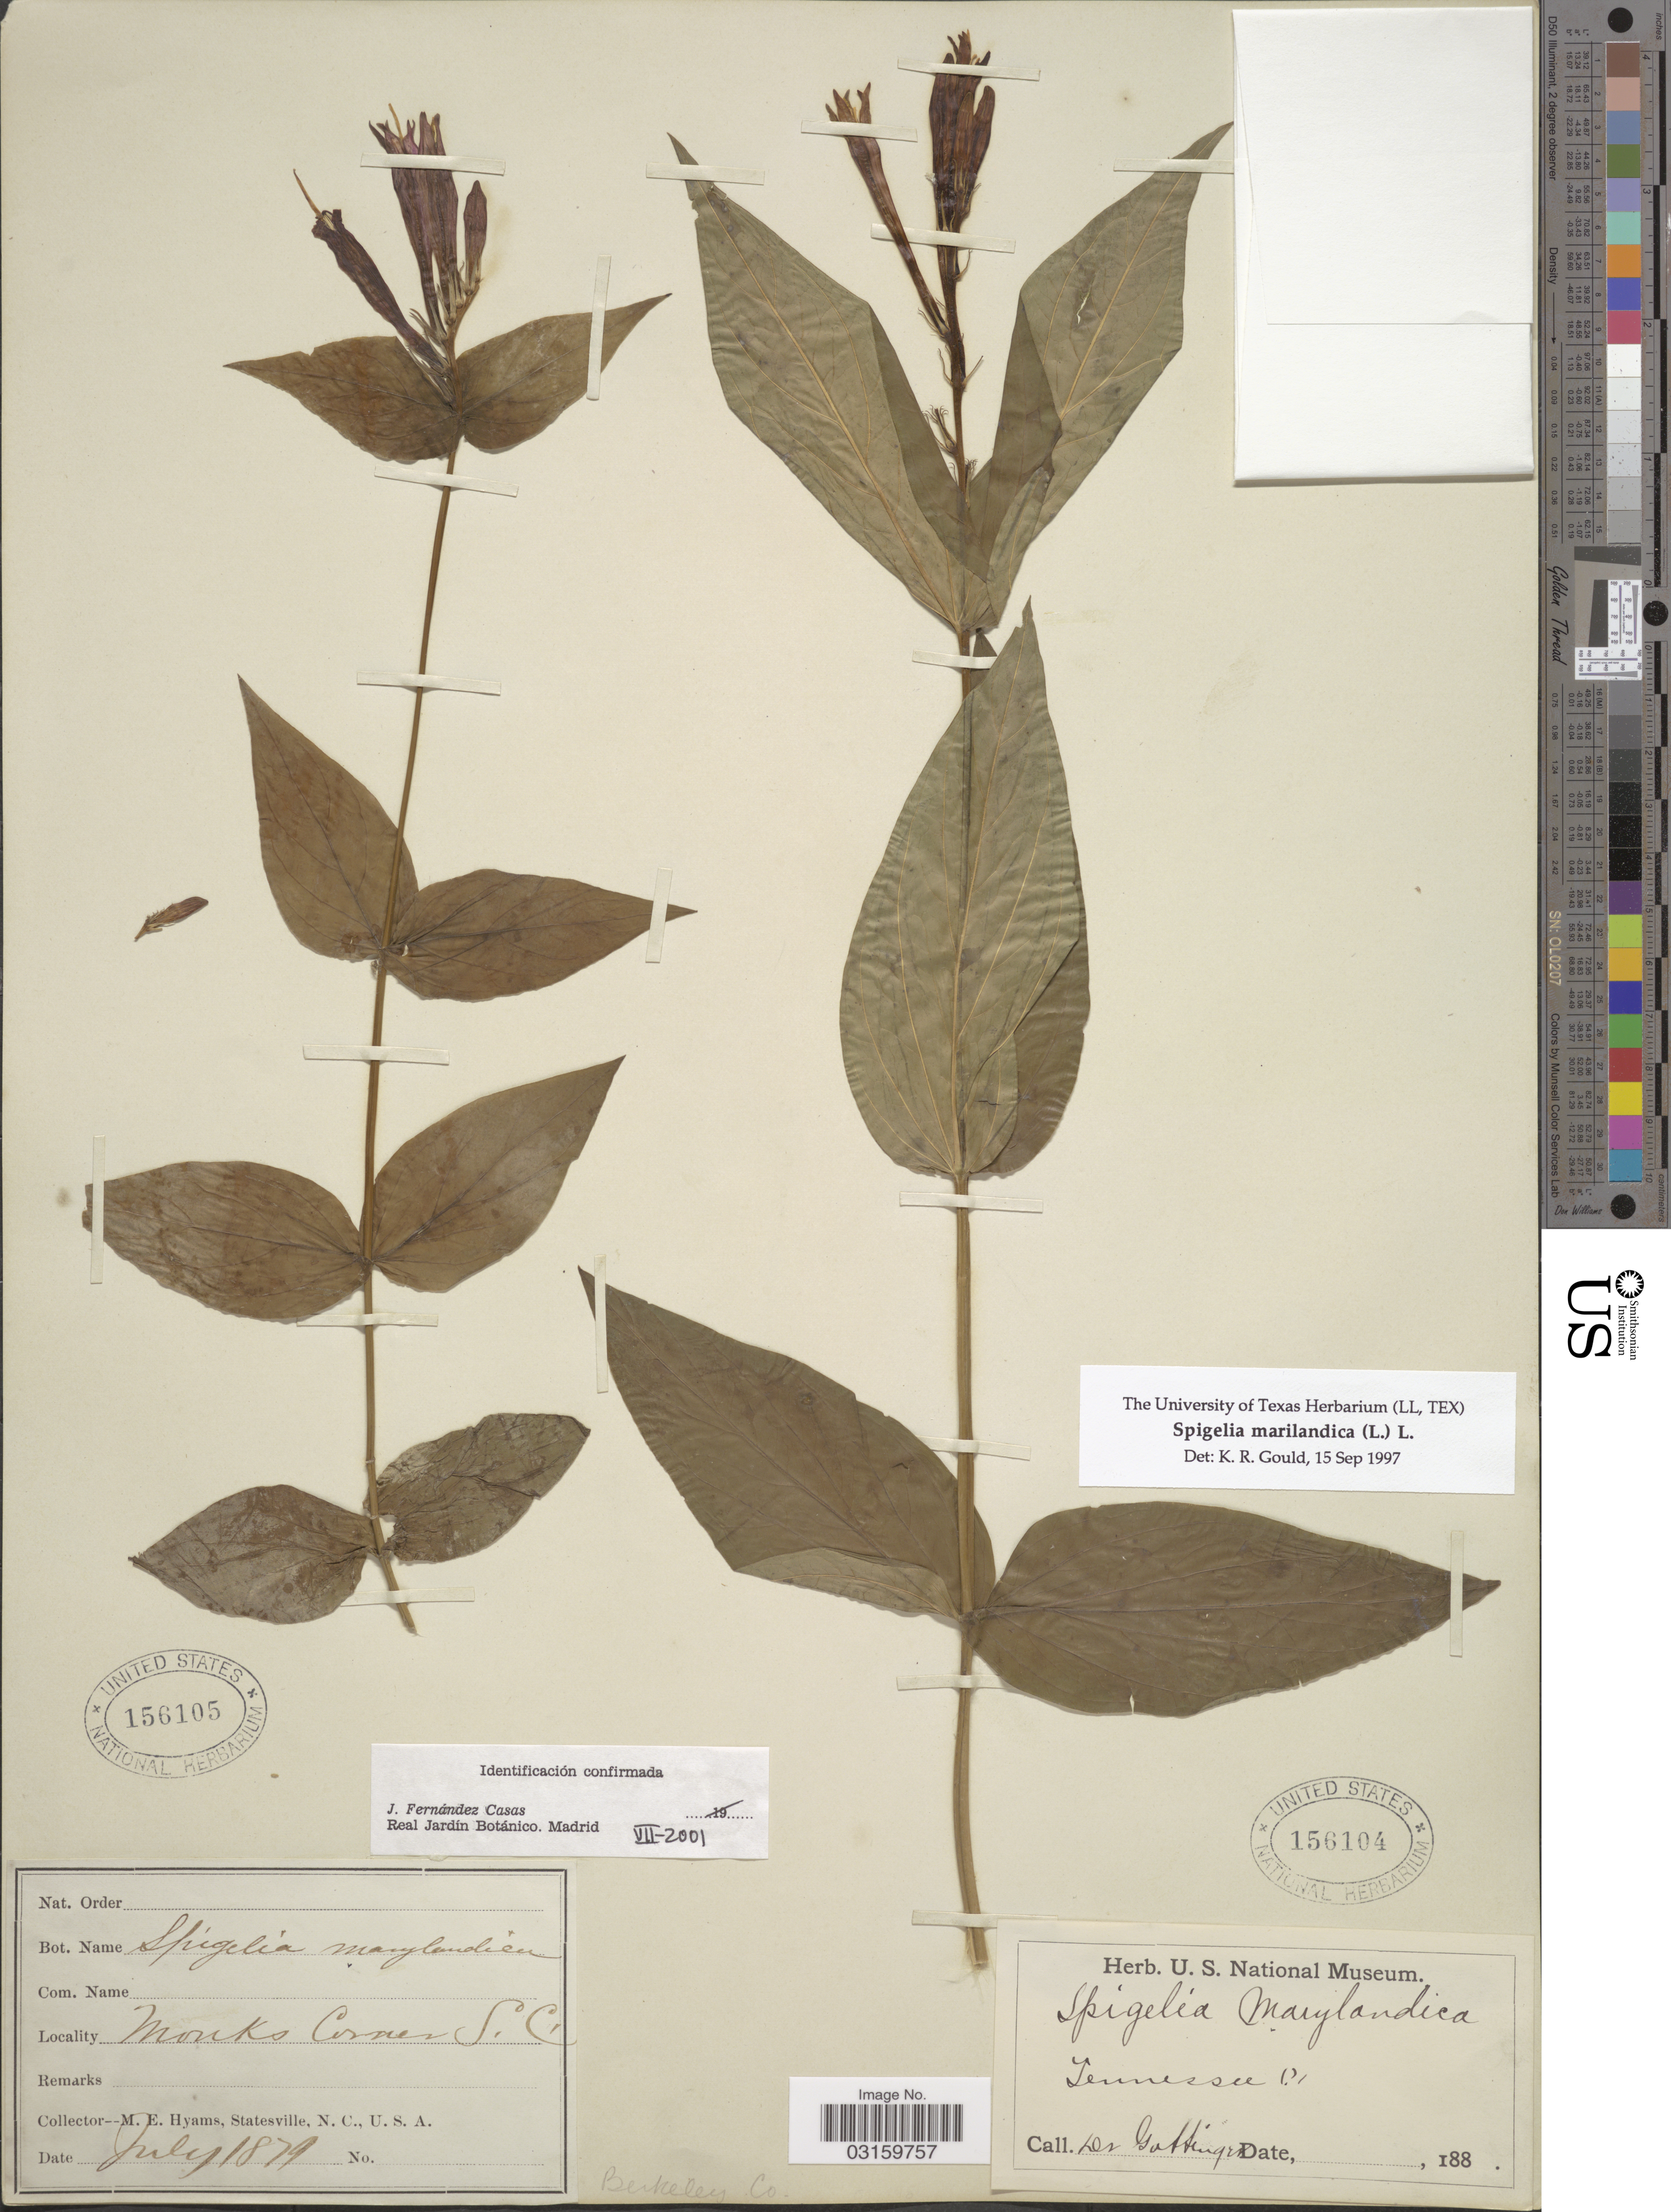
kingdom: Plantae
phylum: Tracheophyta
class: Magnoliopsida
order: Gentianales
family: Loganiaceae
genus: Spigelia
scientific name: Spigelia marilandica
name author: (L.) L.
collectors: M. E. Hyams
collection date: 1879-07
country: United States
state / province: South Carolina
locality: Monks Corner. Berkeley Co.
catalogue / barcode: US 156105